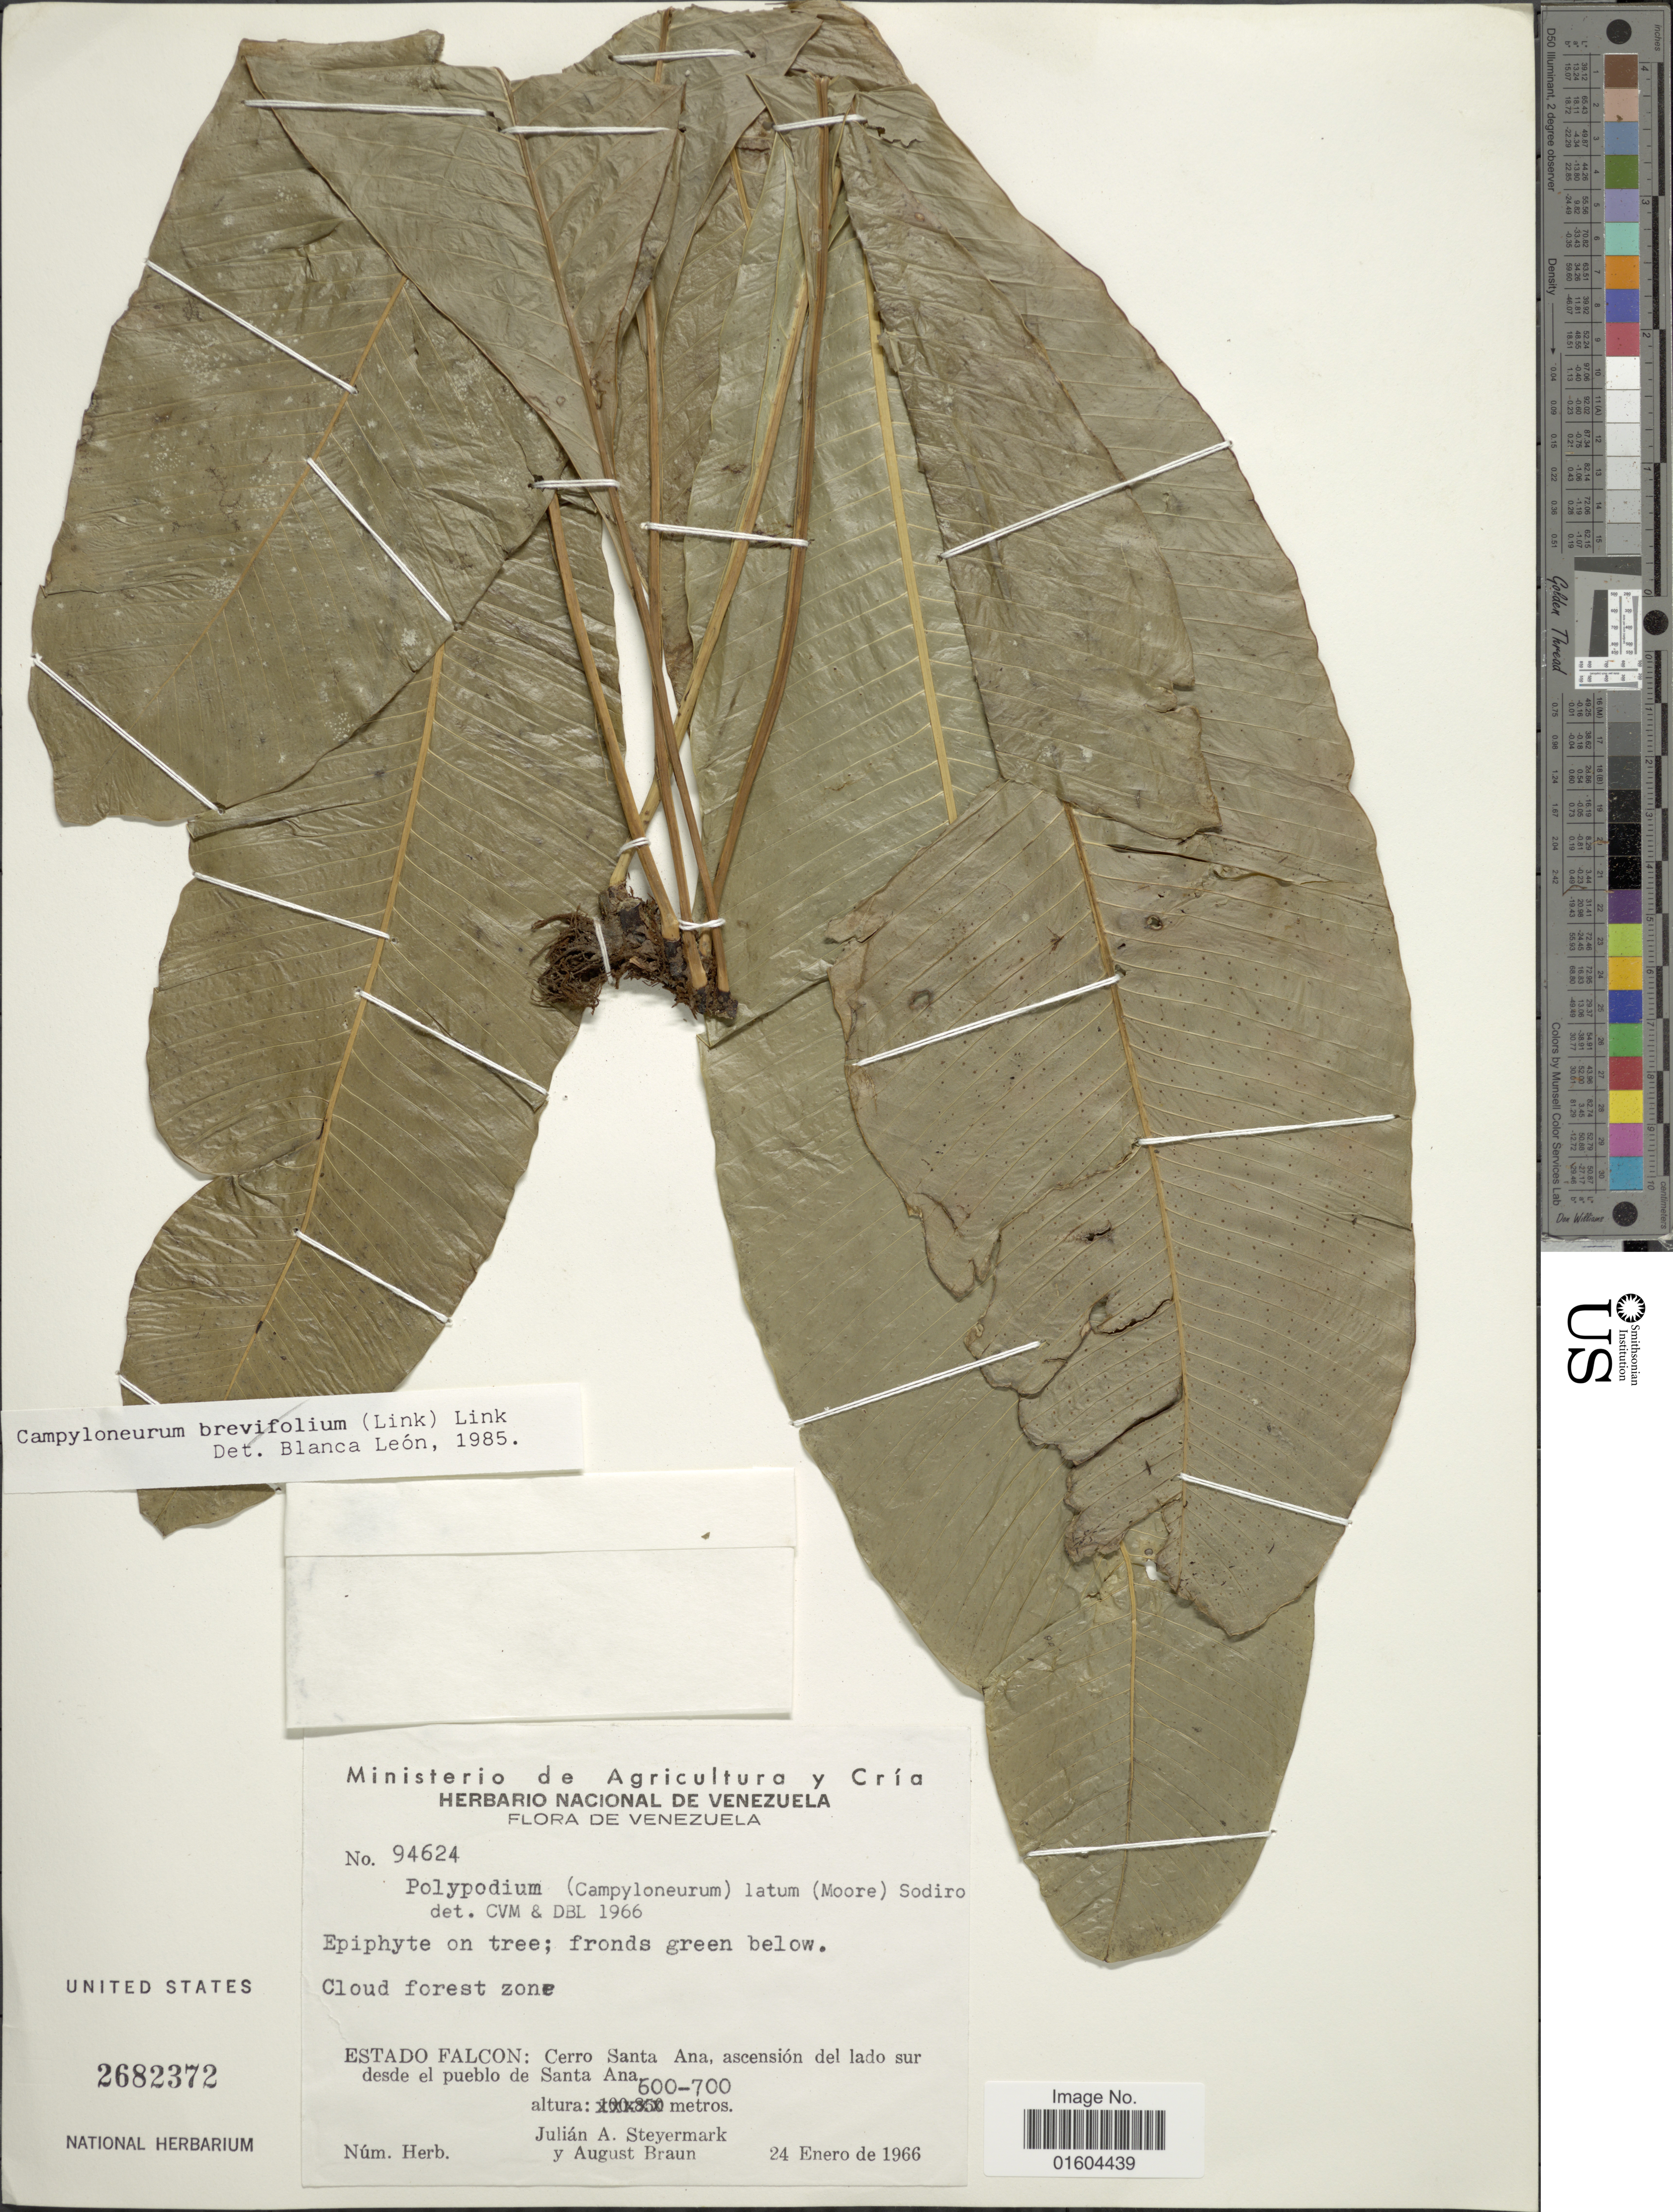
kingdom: Plantae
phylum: Tracheophyta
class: Polypodiopsida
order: Polypodiales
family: Polypodiaceae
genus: Campyloneurum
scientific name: Campyloneurum latum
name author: T. Moore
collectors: J. Steyermark & A. Braun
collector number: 94624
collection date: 1966-01-24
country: Venezuela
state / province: Falcón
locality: Venezuela. Estado Falcon: Cerro Santa Ana, ascension del lado sur desde el peublo de Santa Ana.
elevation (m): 500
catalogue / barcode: US 2682372